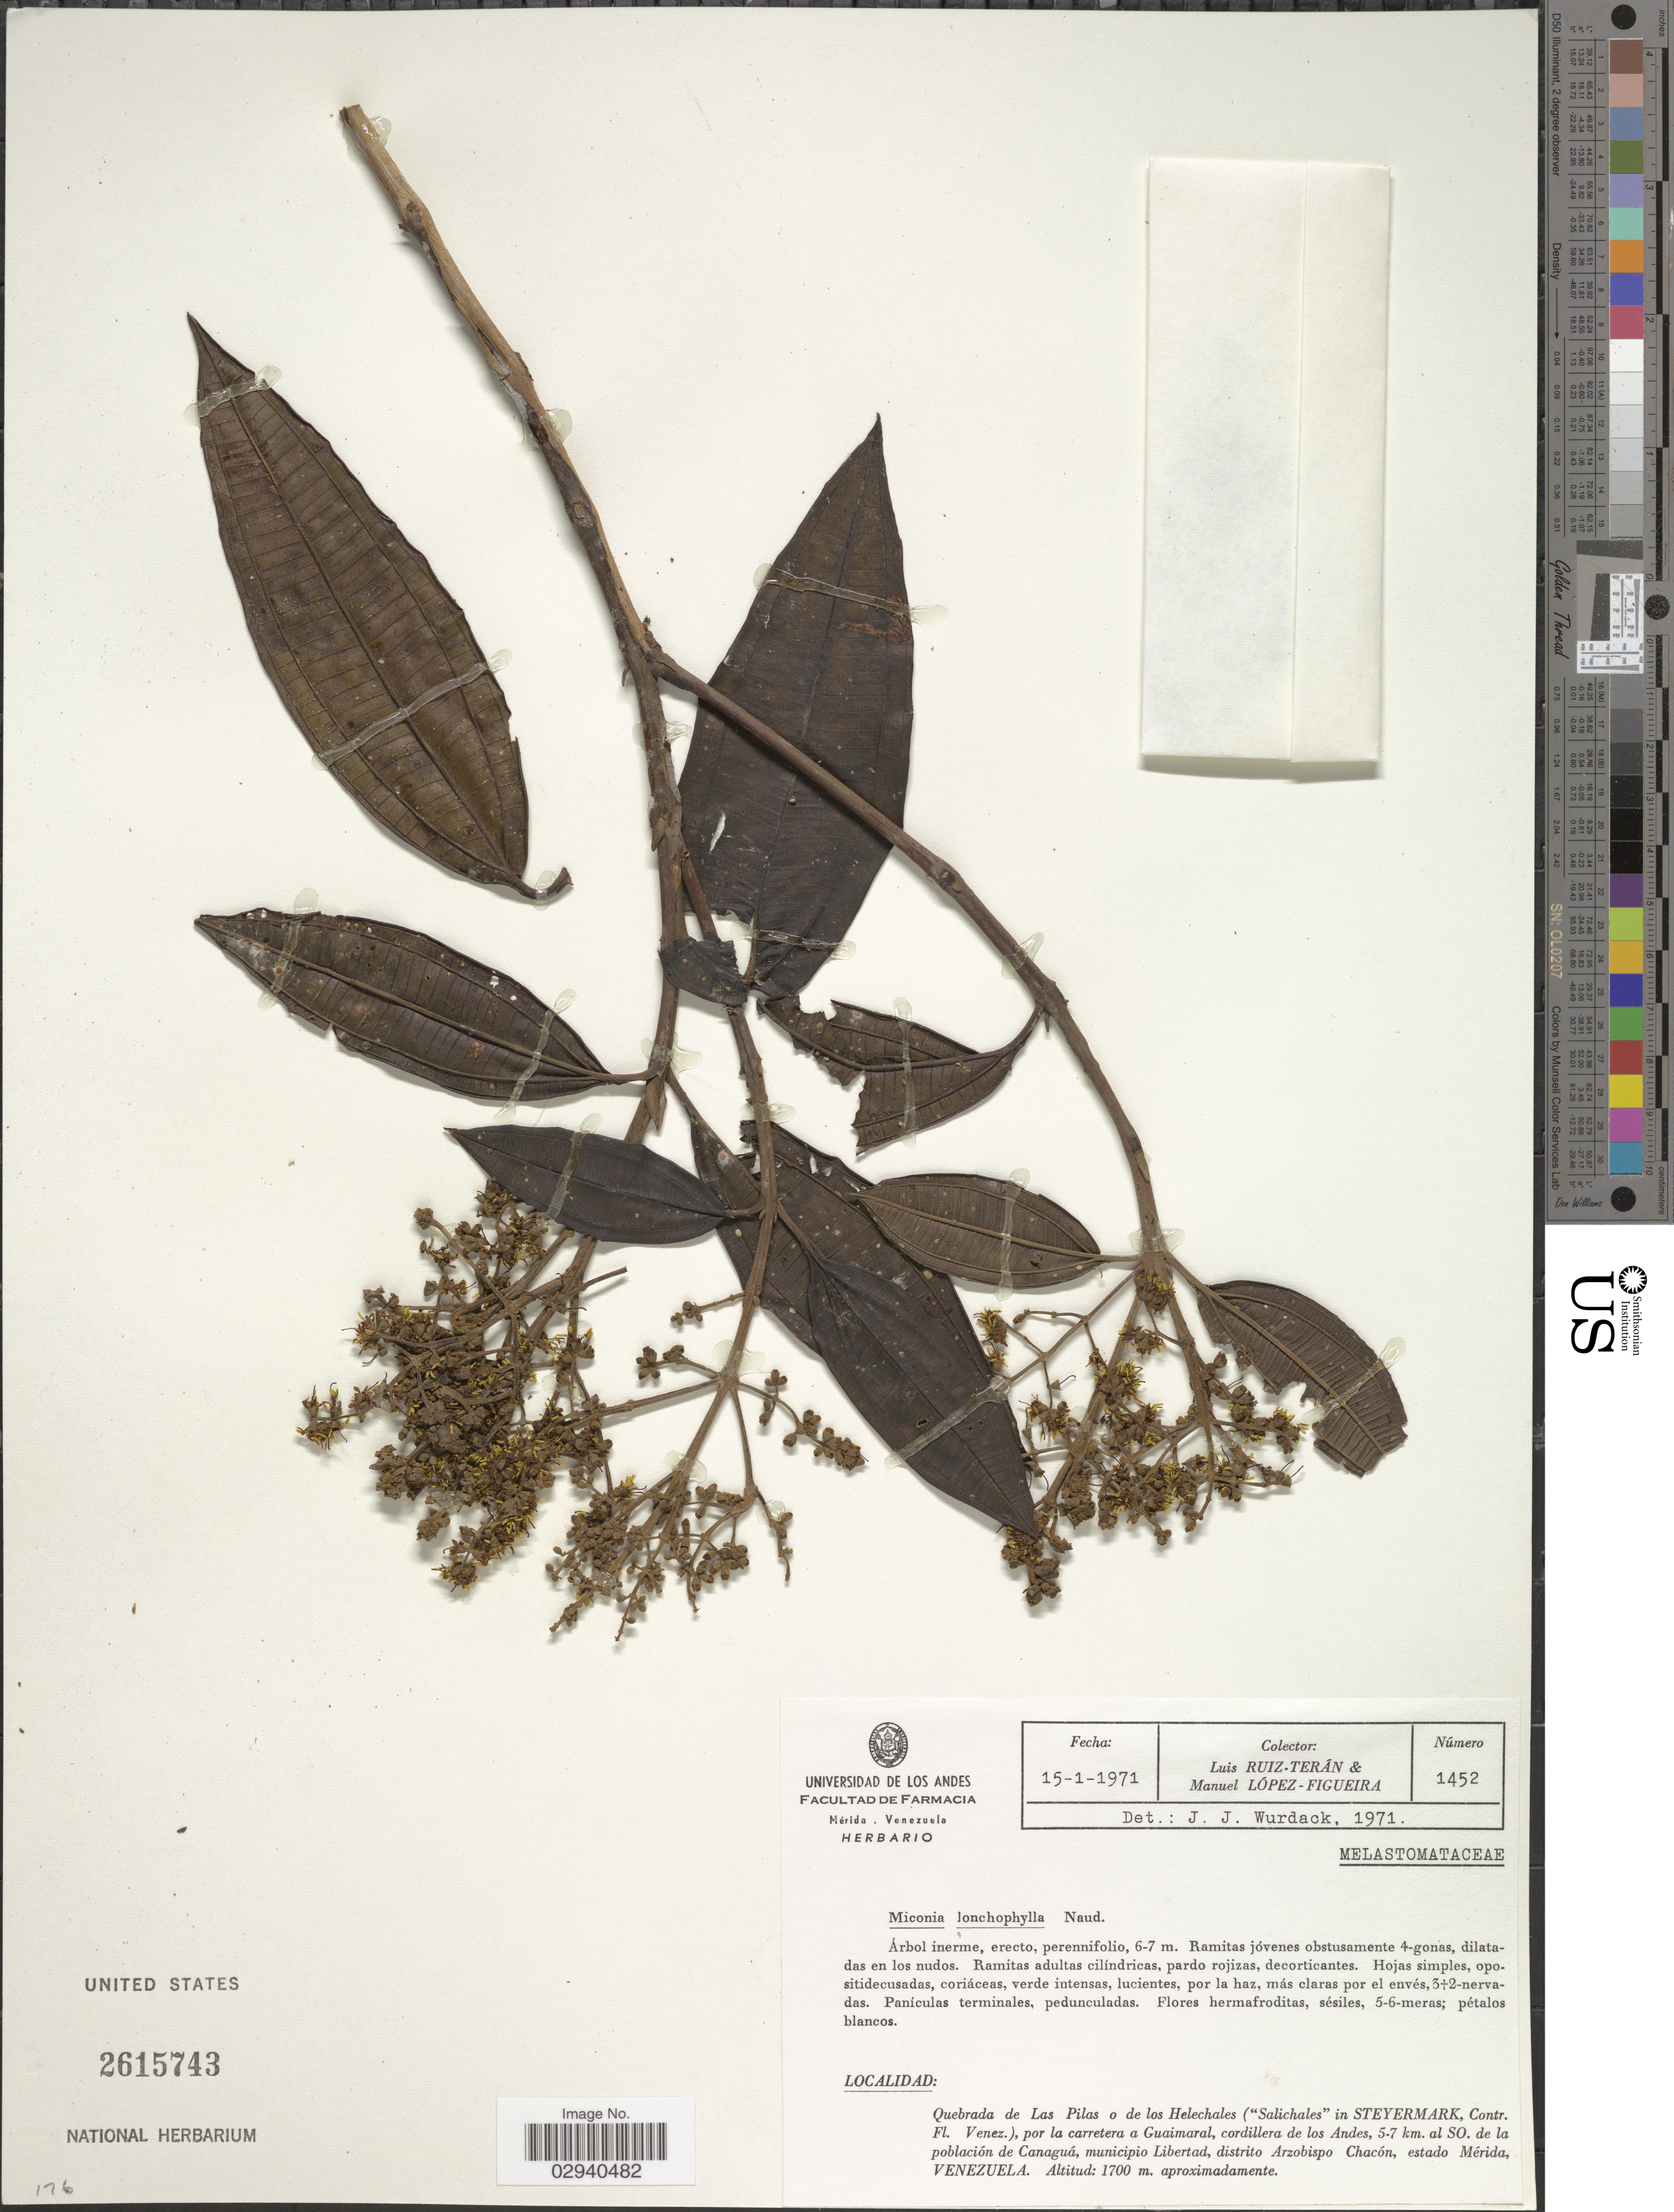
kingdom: Plantae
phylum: Tracheophyta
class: Magnoliopsida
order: Myrtales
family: Melastomataceae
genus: Miconia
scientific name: Miconia lonchophylla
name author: Naudin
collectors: L. E. Ruíz-Terán & M. López-Figueira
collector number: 1452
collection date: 1971-01-15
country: Venezuela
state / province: Mérida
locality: Quebrada de Las Pilas o de los Helechales ("Salichales" in Steyermark, Contr. Fl. Venez.), por la carretera a Guaimaral, cordillera de los Andes, 5-7 km. al SO. de la pblación de Canaguá, municipio Libertad, distrito Arzobispo Chacón.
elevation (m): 1700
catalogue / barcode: US 2615743